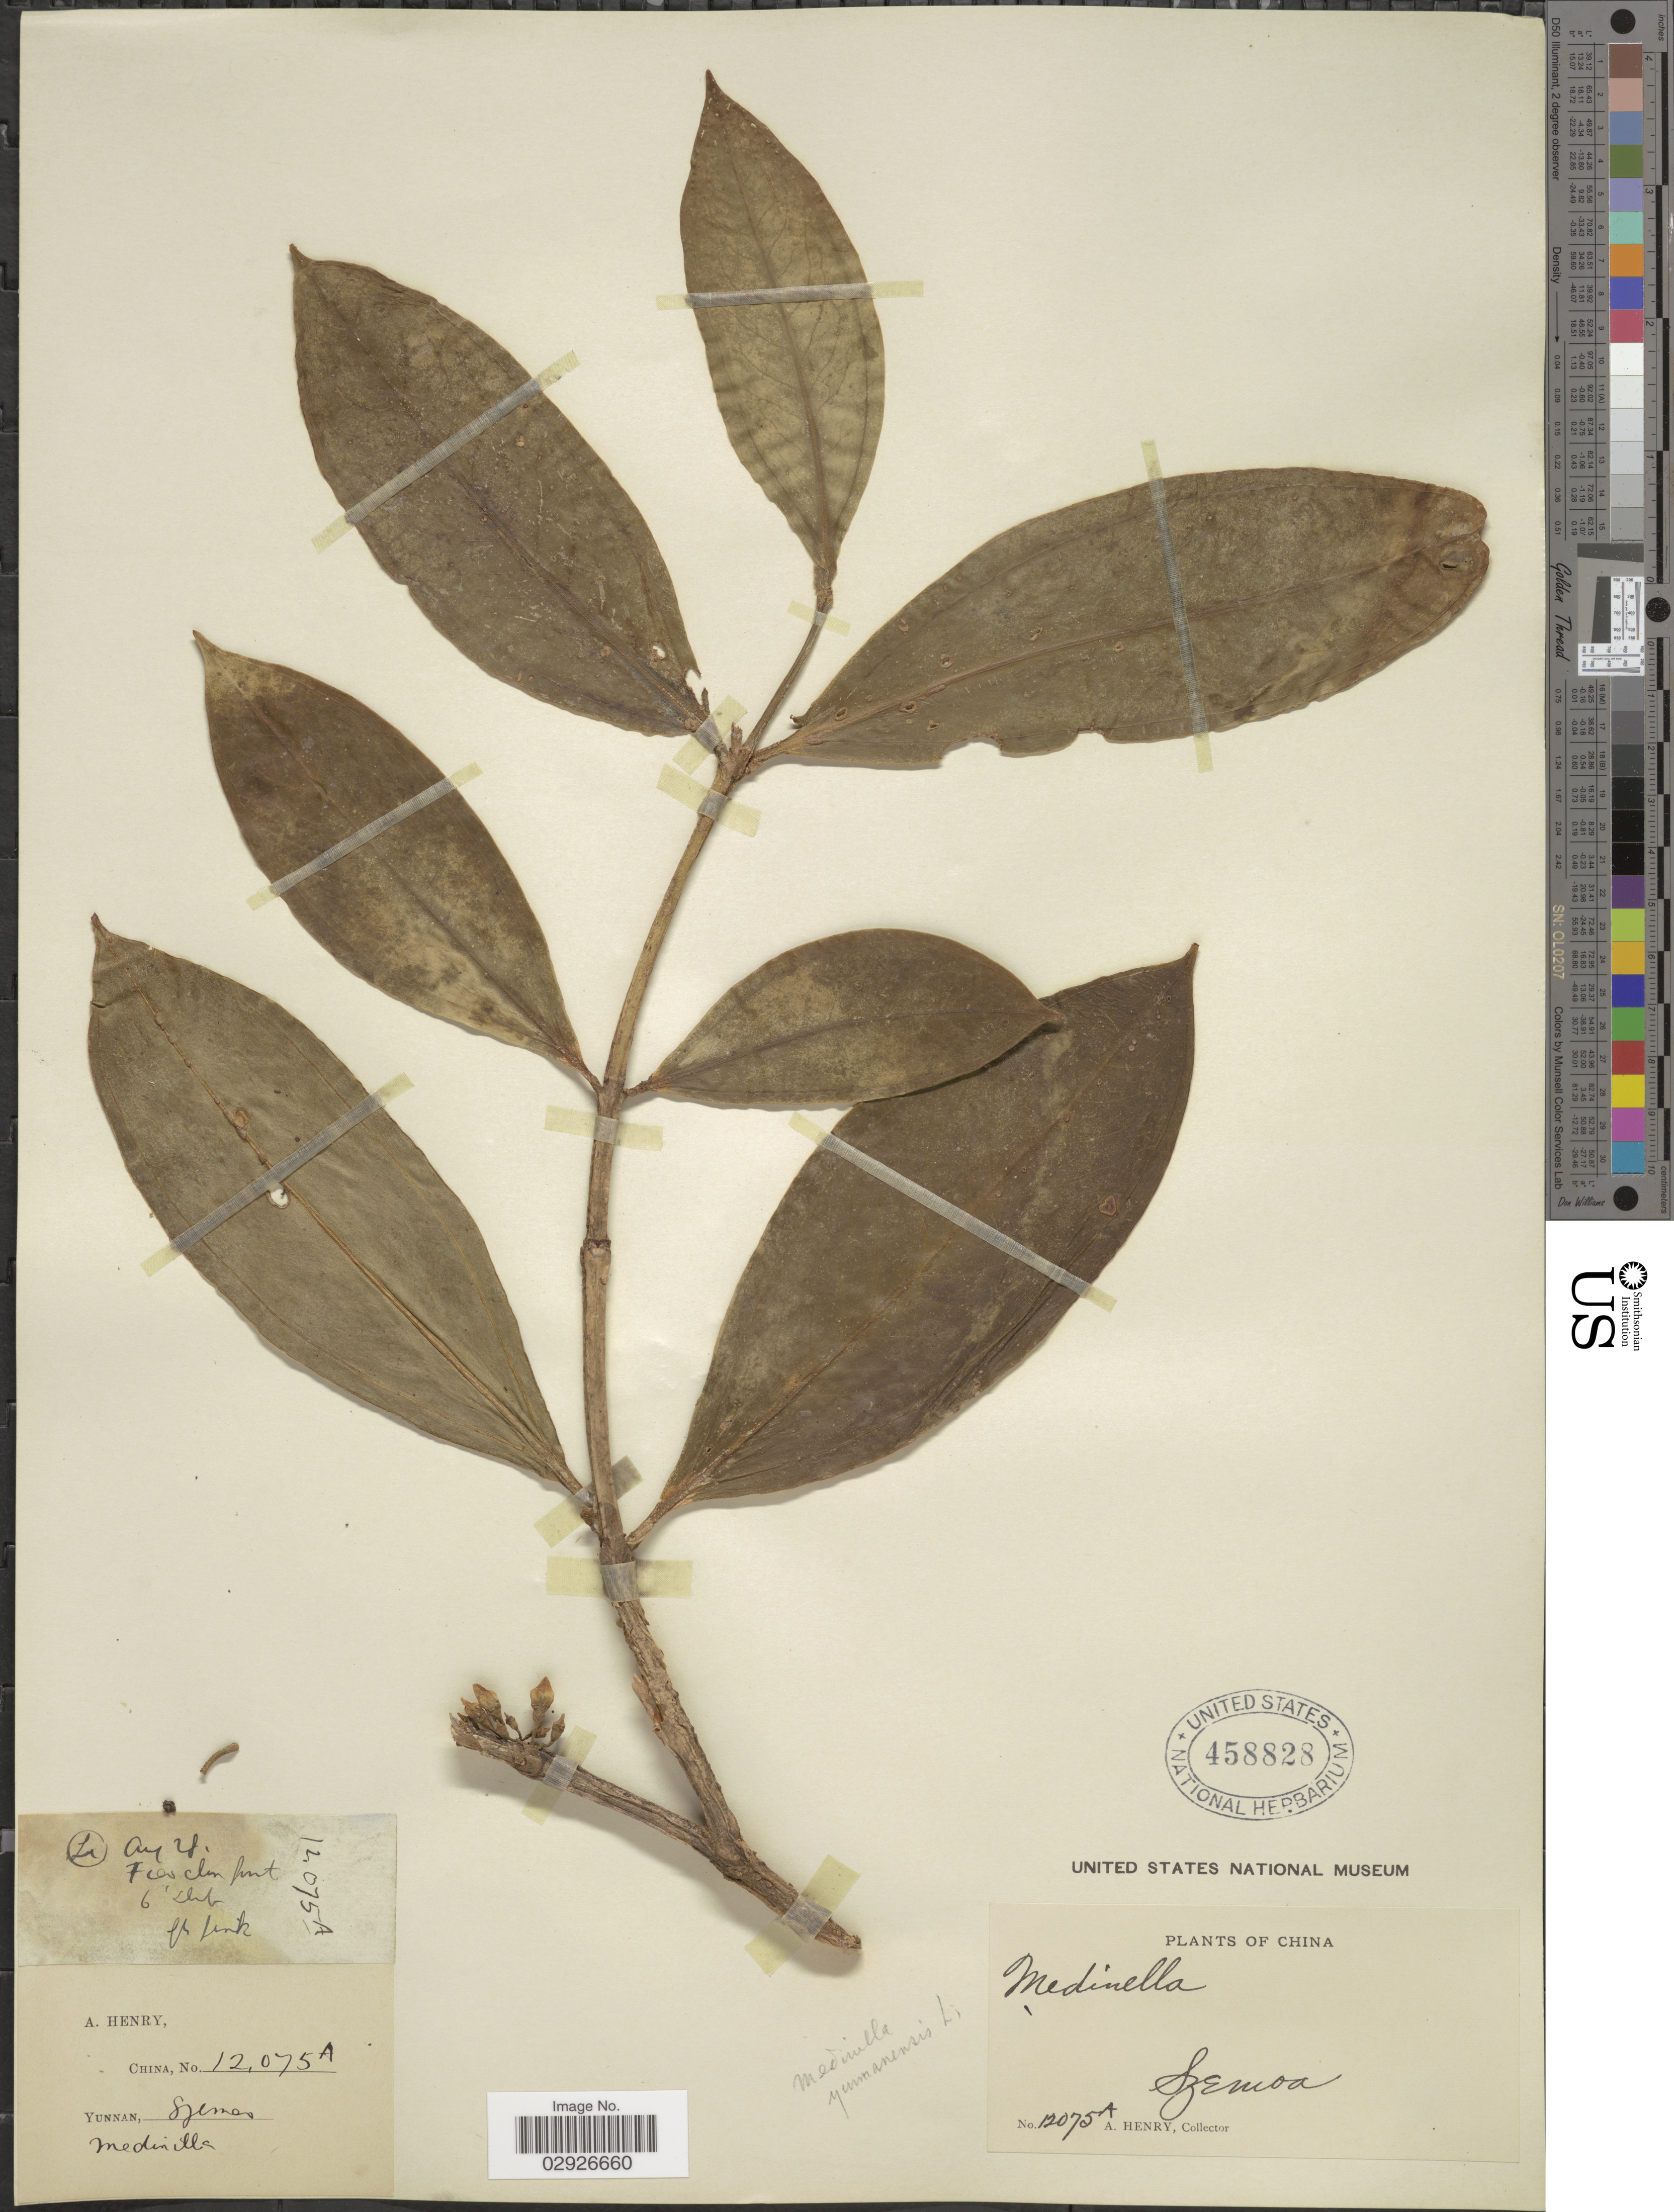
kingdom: Plantae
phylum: Tracheophyta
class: Magnoliopsida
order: Myrtales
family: Melastomataceae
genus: Medinilla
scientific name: Medinilla sp.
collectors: A. Henry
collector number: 12075 A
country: China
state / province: Yunnan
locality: Yunnan, Szemoa.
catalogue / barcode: US 458828